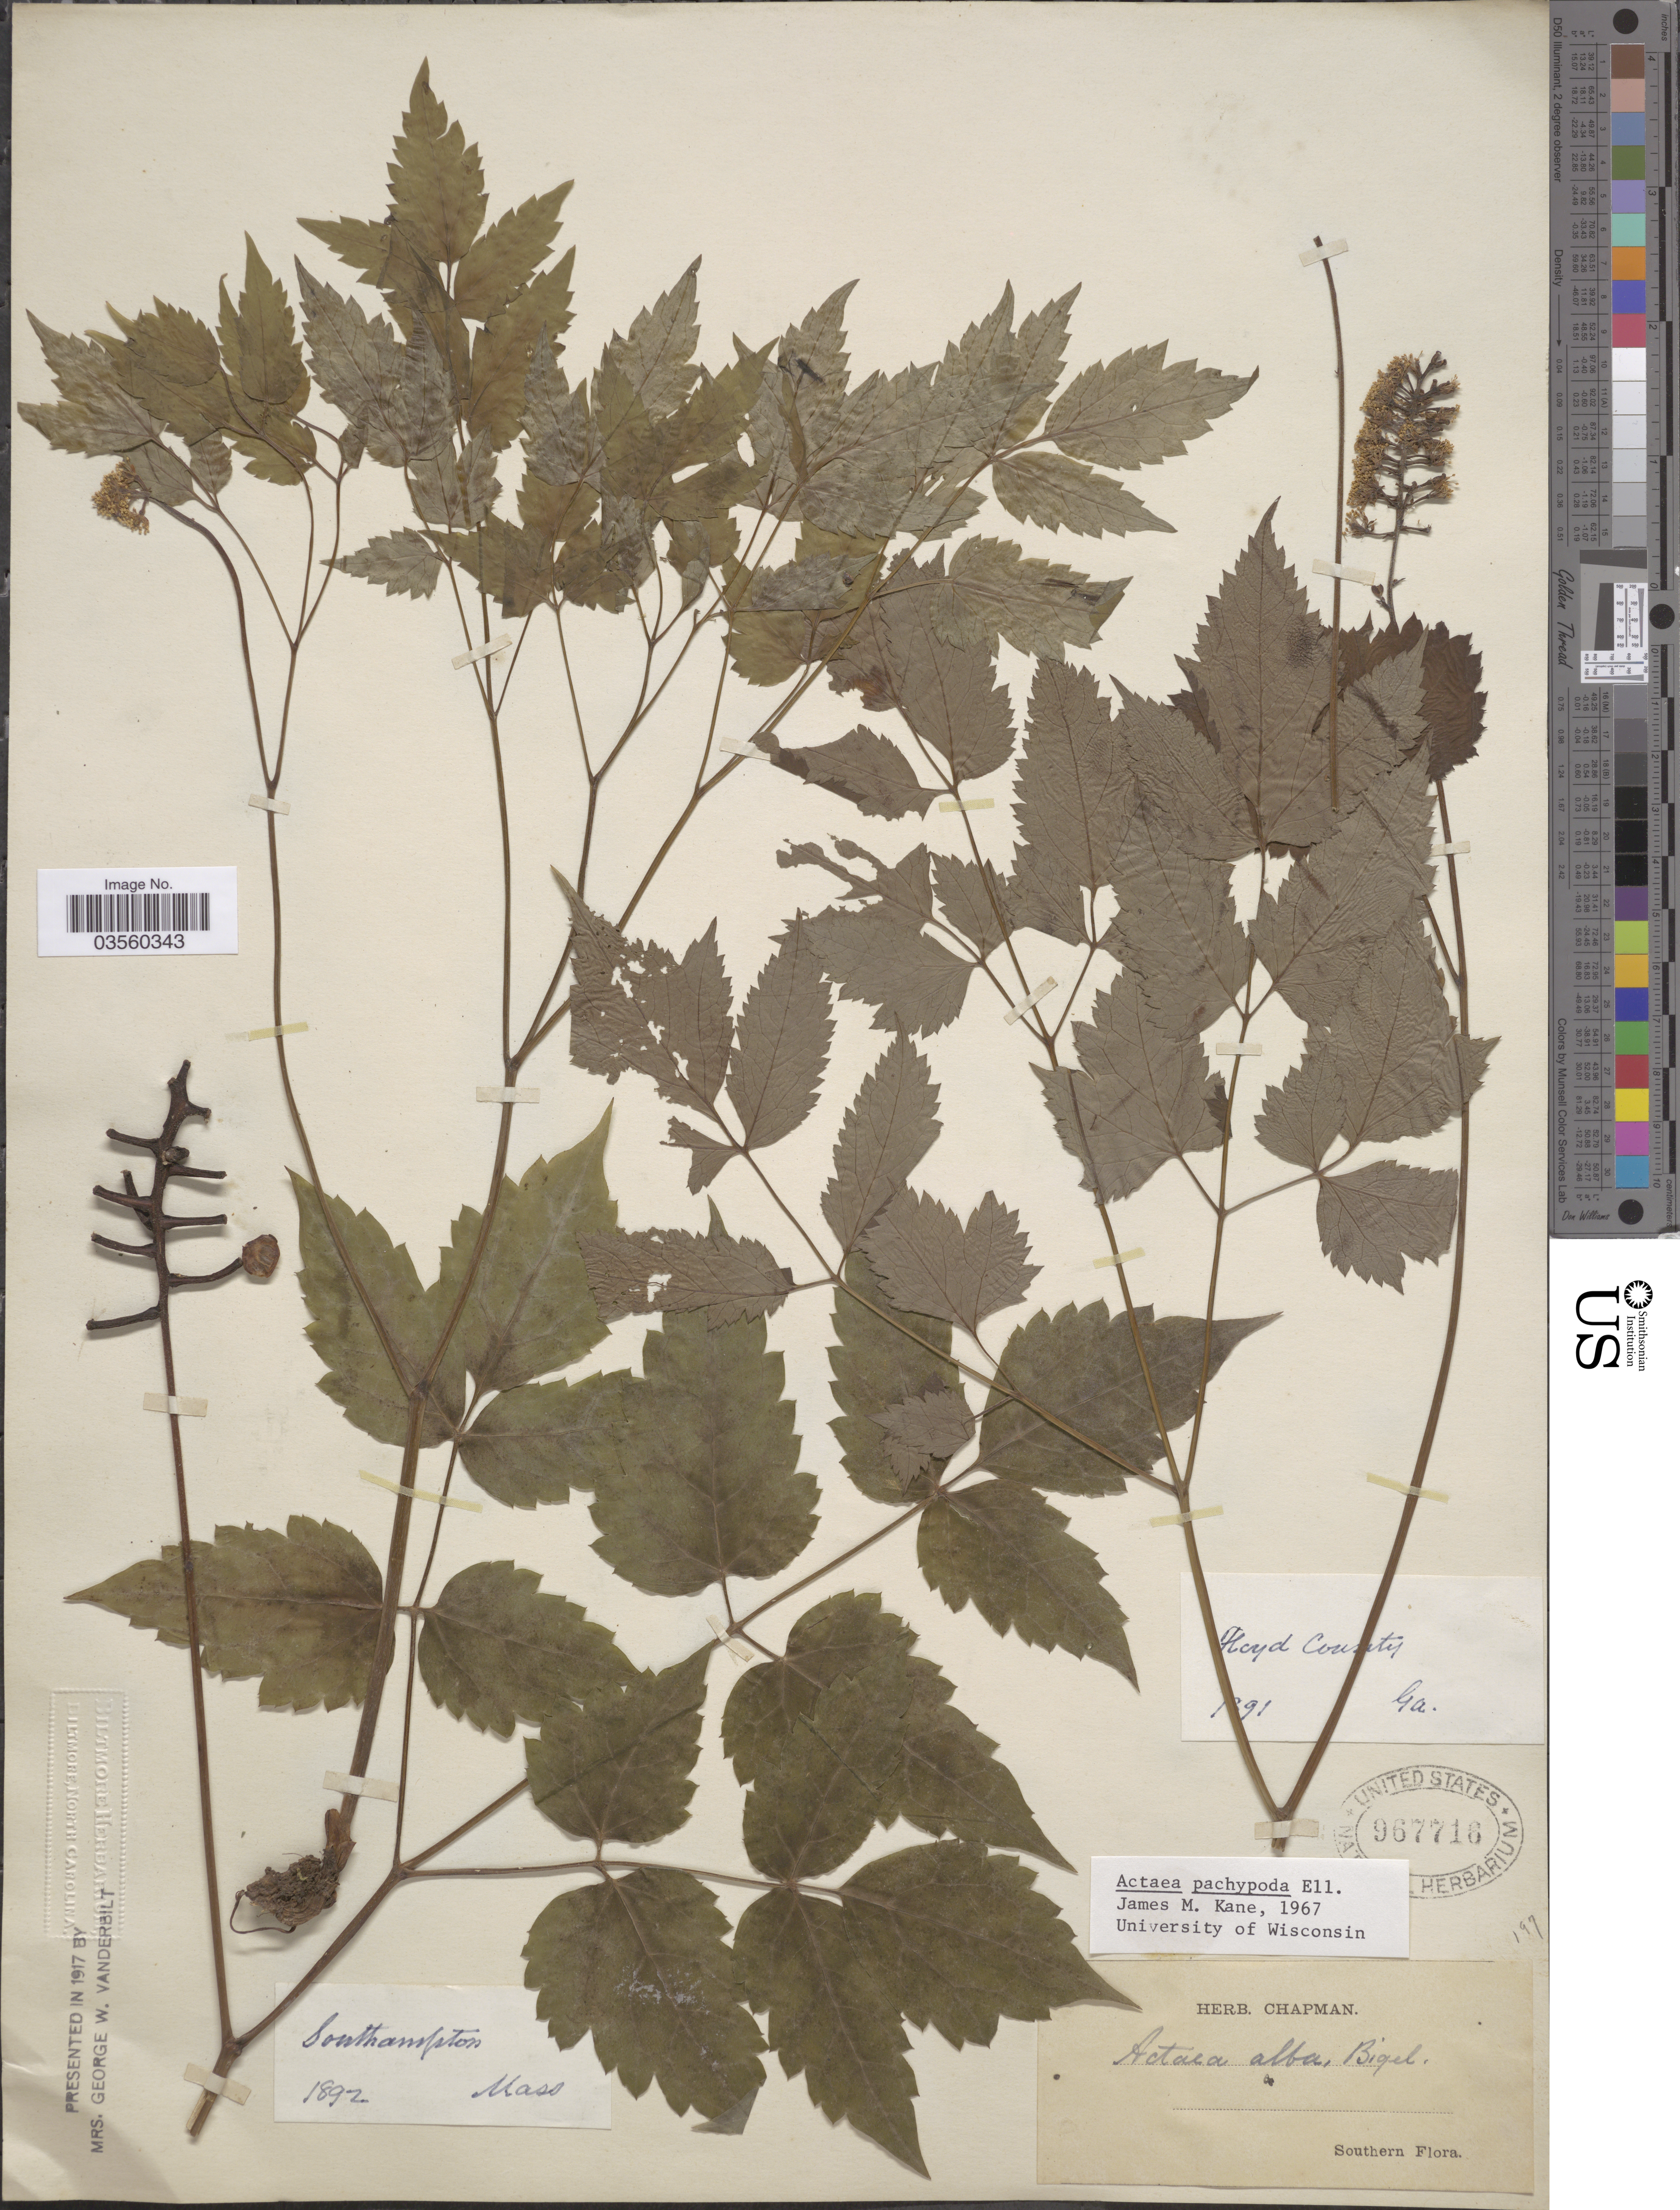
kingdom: Plantae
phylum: Tracheophyta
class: Magnoliopsida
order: Ranunculales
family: Ranunculaceae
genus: Actaea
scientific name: Actaea pachypoda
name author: Elliott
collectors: ex herb. Chapman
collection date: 1892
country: United States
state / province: Massachusetts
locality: Southern. Southampton.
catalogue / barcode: US 967716